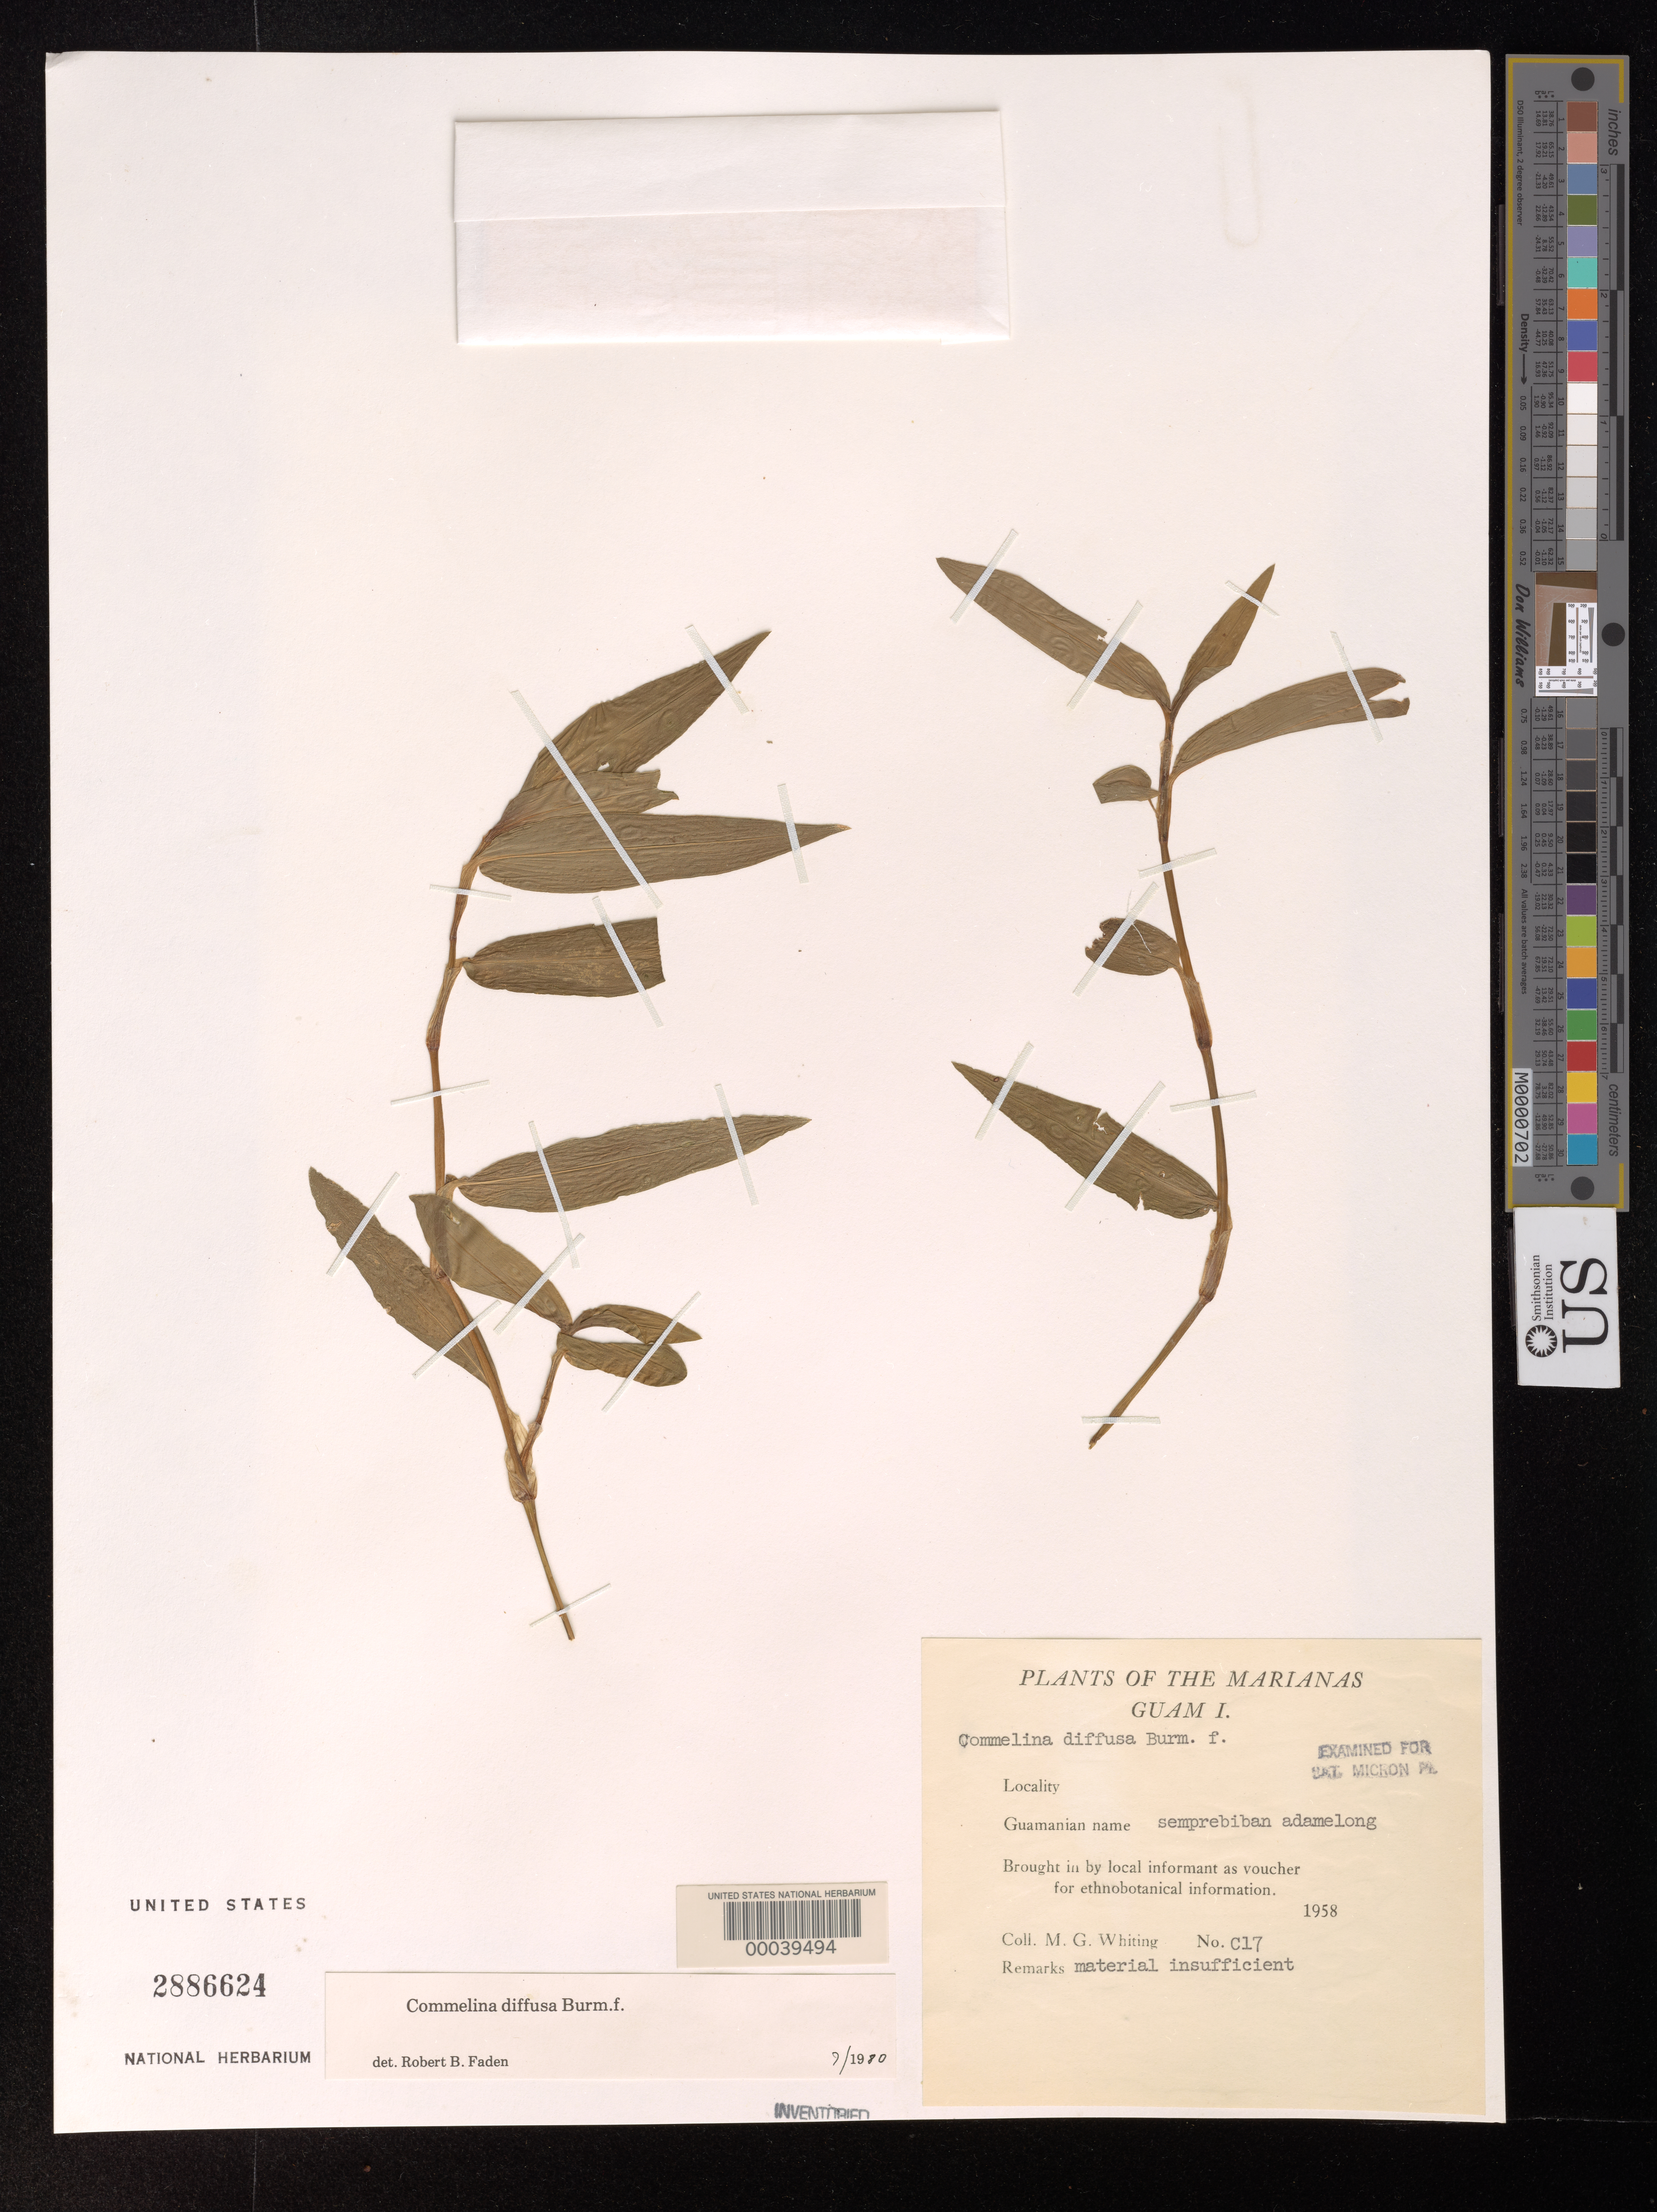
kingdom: Plantae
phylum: Tracheophyta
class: Liliopsida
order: Commelinales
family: Commelinaceae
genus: Commelina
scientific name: Commelina diffusa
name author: Burm. f.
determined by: Faden, Robert B., (US), Smithsonian Institution - National Museum of Natural History (UNITED STATES)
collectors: M. Whiting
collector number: C17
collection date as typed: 1958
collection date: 1958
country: Guam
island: Guam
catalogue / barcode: US 2886624